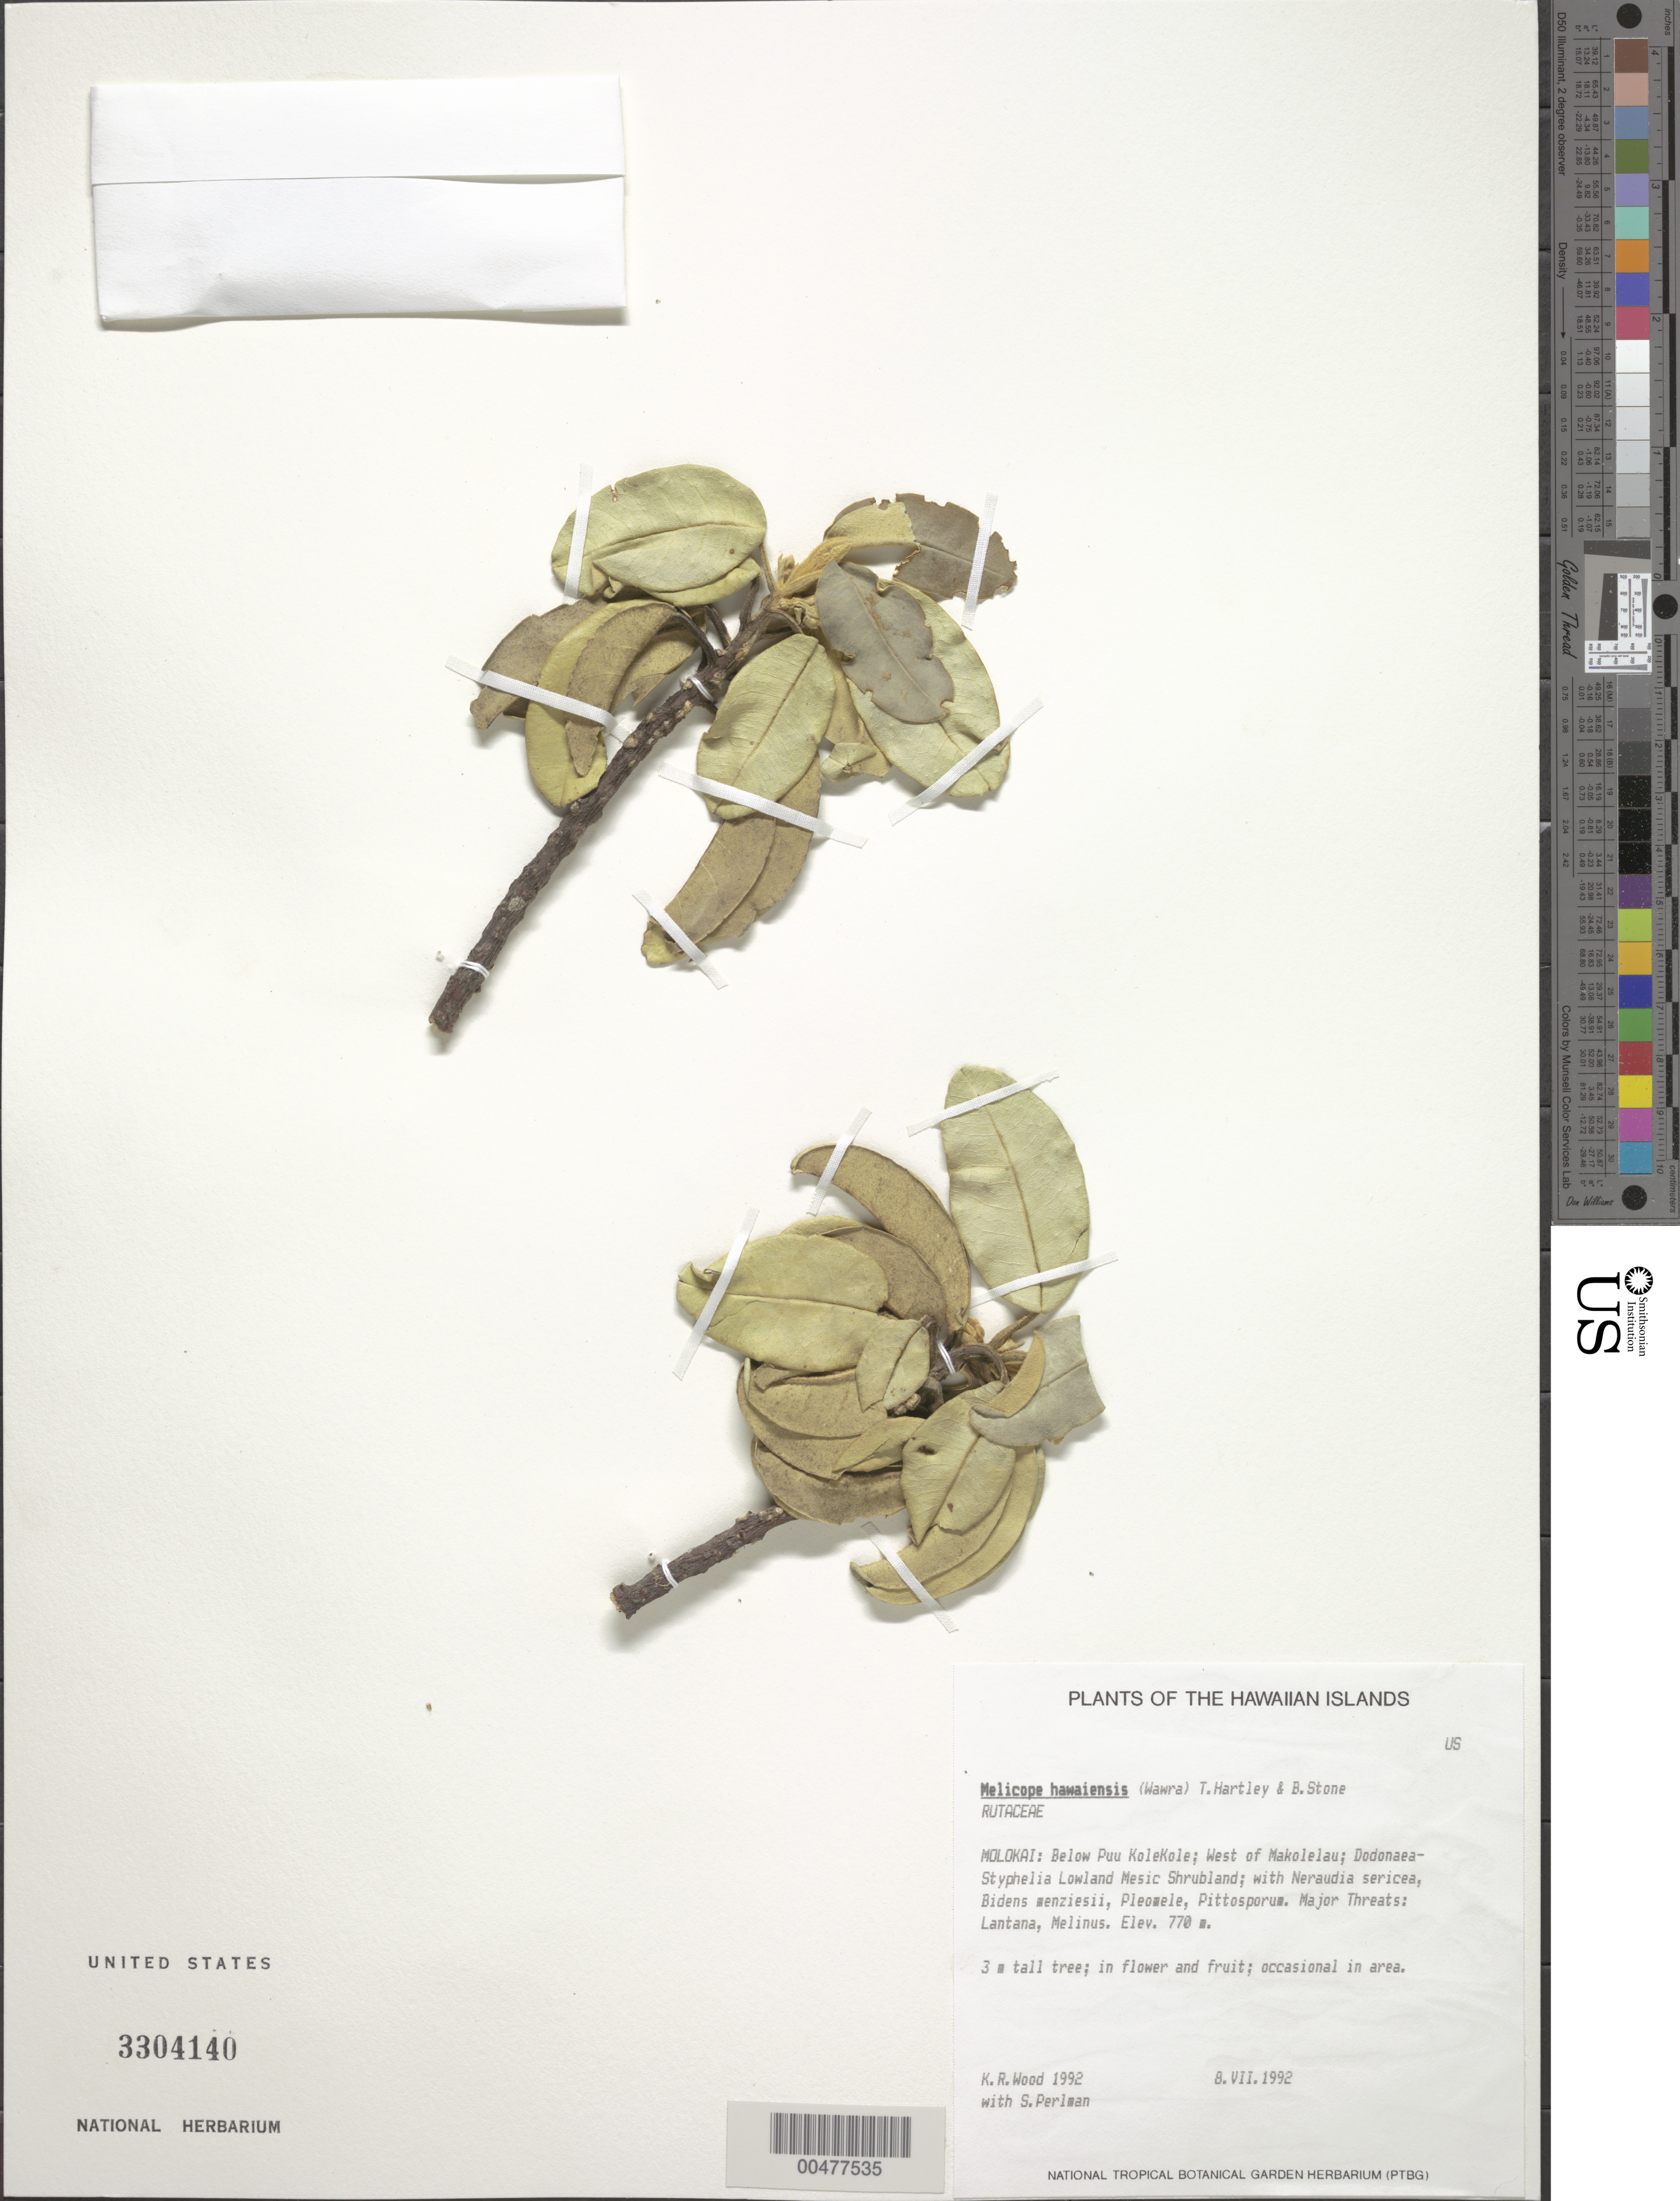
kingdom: Plantae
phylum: Tracheophyta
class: Magnoliopsida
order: Sapindales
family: Rutaceae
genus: Melicope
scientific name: Melicope hawaiensis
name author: (Wawra) T.G. Hartley & B.C. Stone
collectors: K. R. Wood & S. P. Perlman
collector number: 1992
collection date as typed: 8 Jul 1992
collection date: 1992-07-08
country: United States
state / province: Hawaii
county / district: Maui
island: Moloka'i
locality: Below Puu Kolekole, W of Makolelau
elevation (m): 770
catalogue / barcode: US 3304140